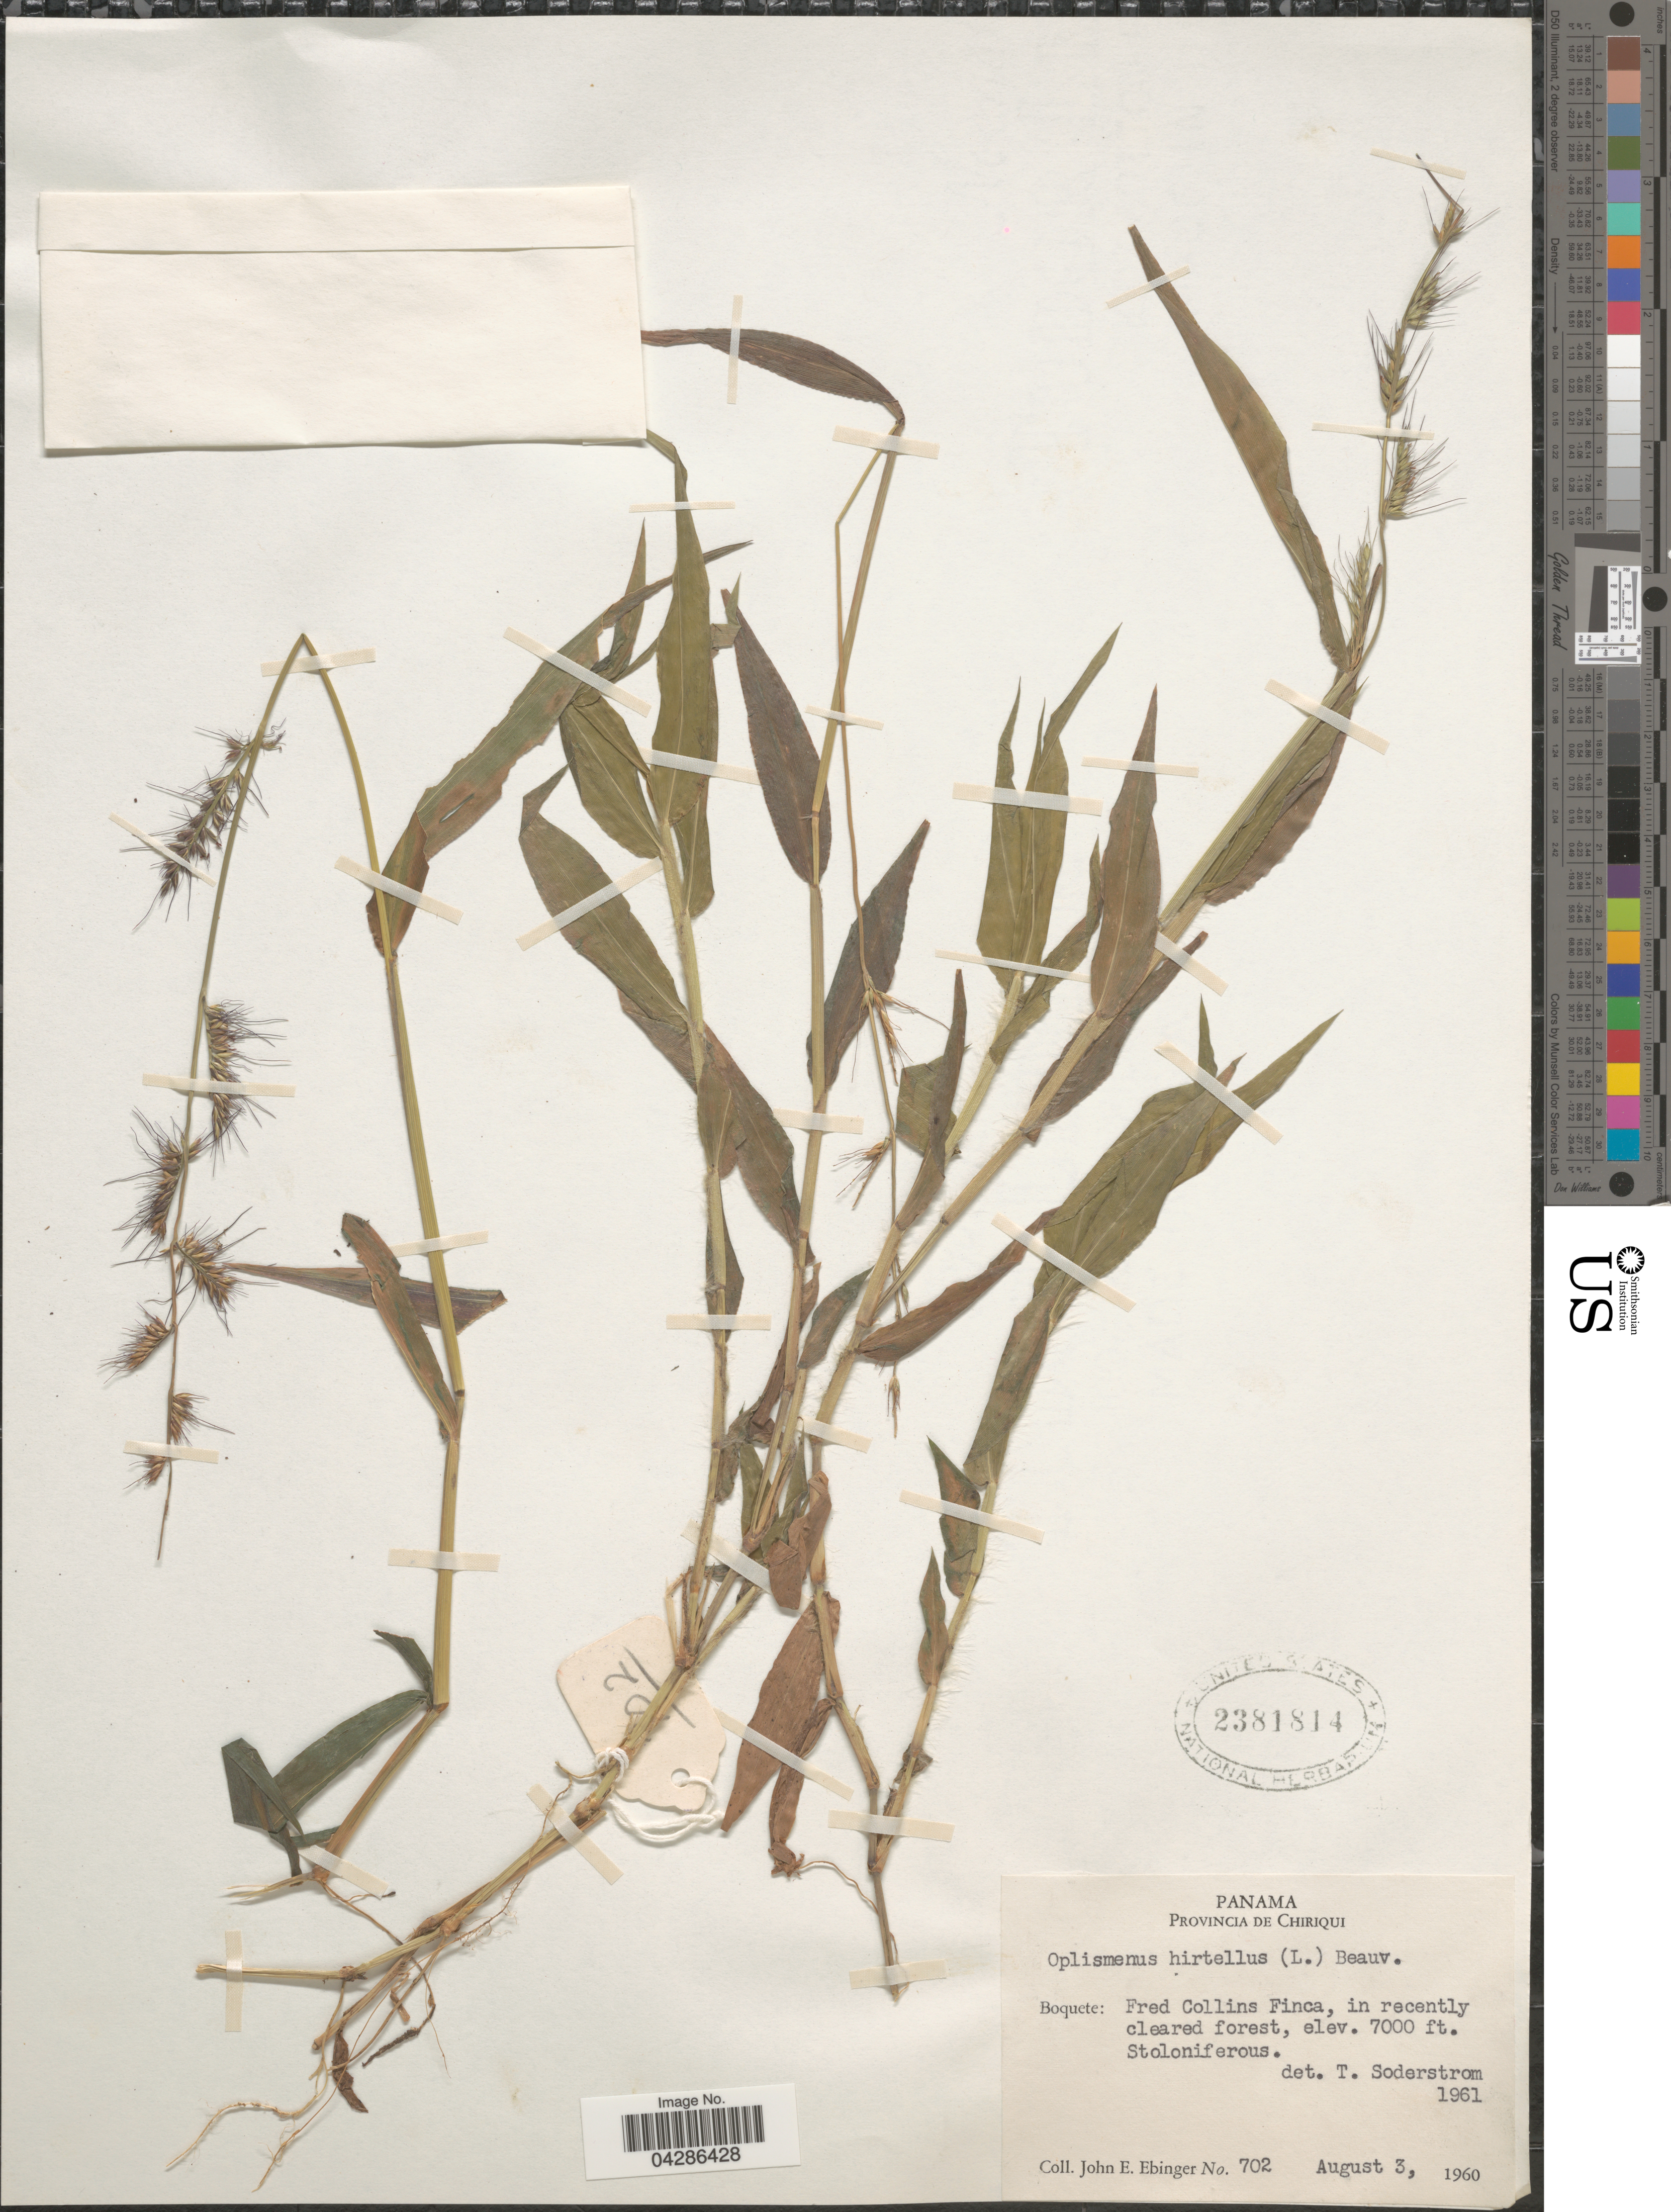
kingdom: Plantae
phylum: Tracheophyta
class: Liliopsida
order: Poales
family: Poaceae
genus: Oplismenus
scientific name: Oplismenus hirtellus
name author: (L.) P. Beauv.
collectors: J. Ebinger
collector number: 702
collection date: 1960-08-03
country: Panama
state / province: Chiriqui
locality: Boquete: Fred Collins Finca, in recently cleared forest.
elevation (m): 2134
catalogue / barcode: US 2381814